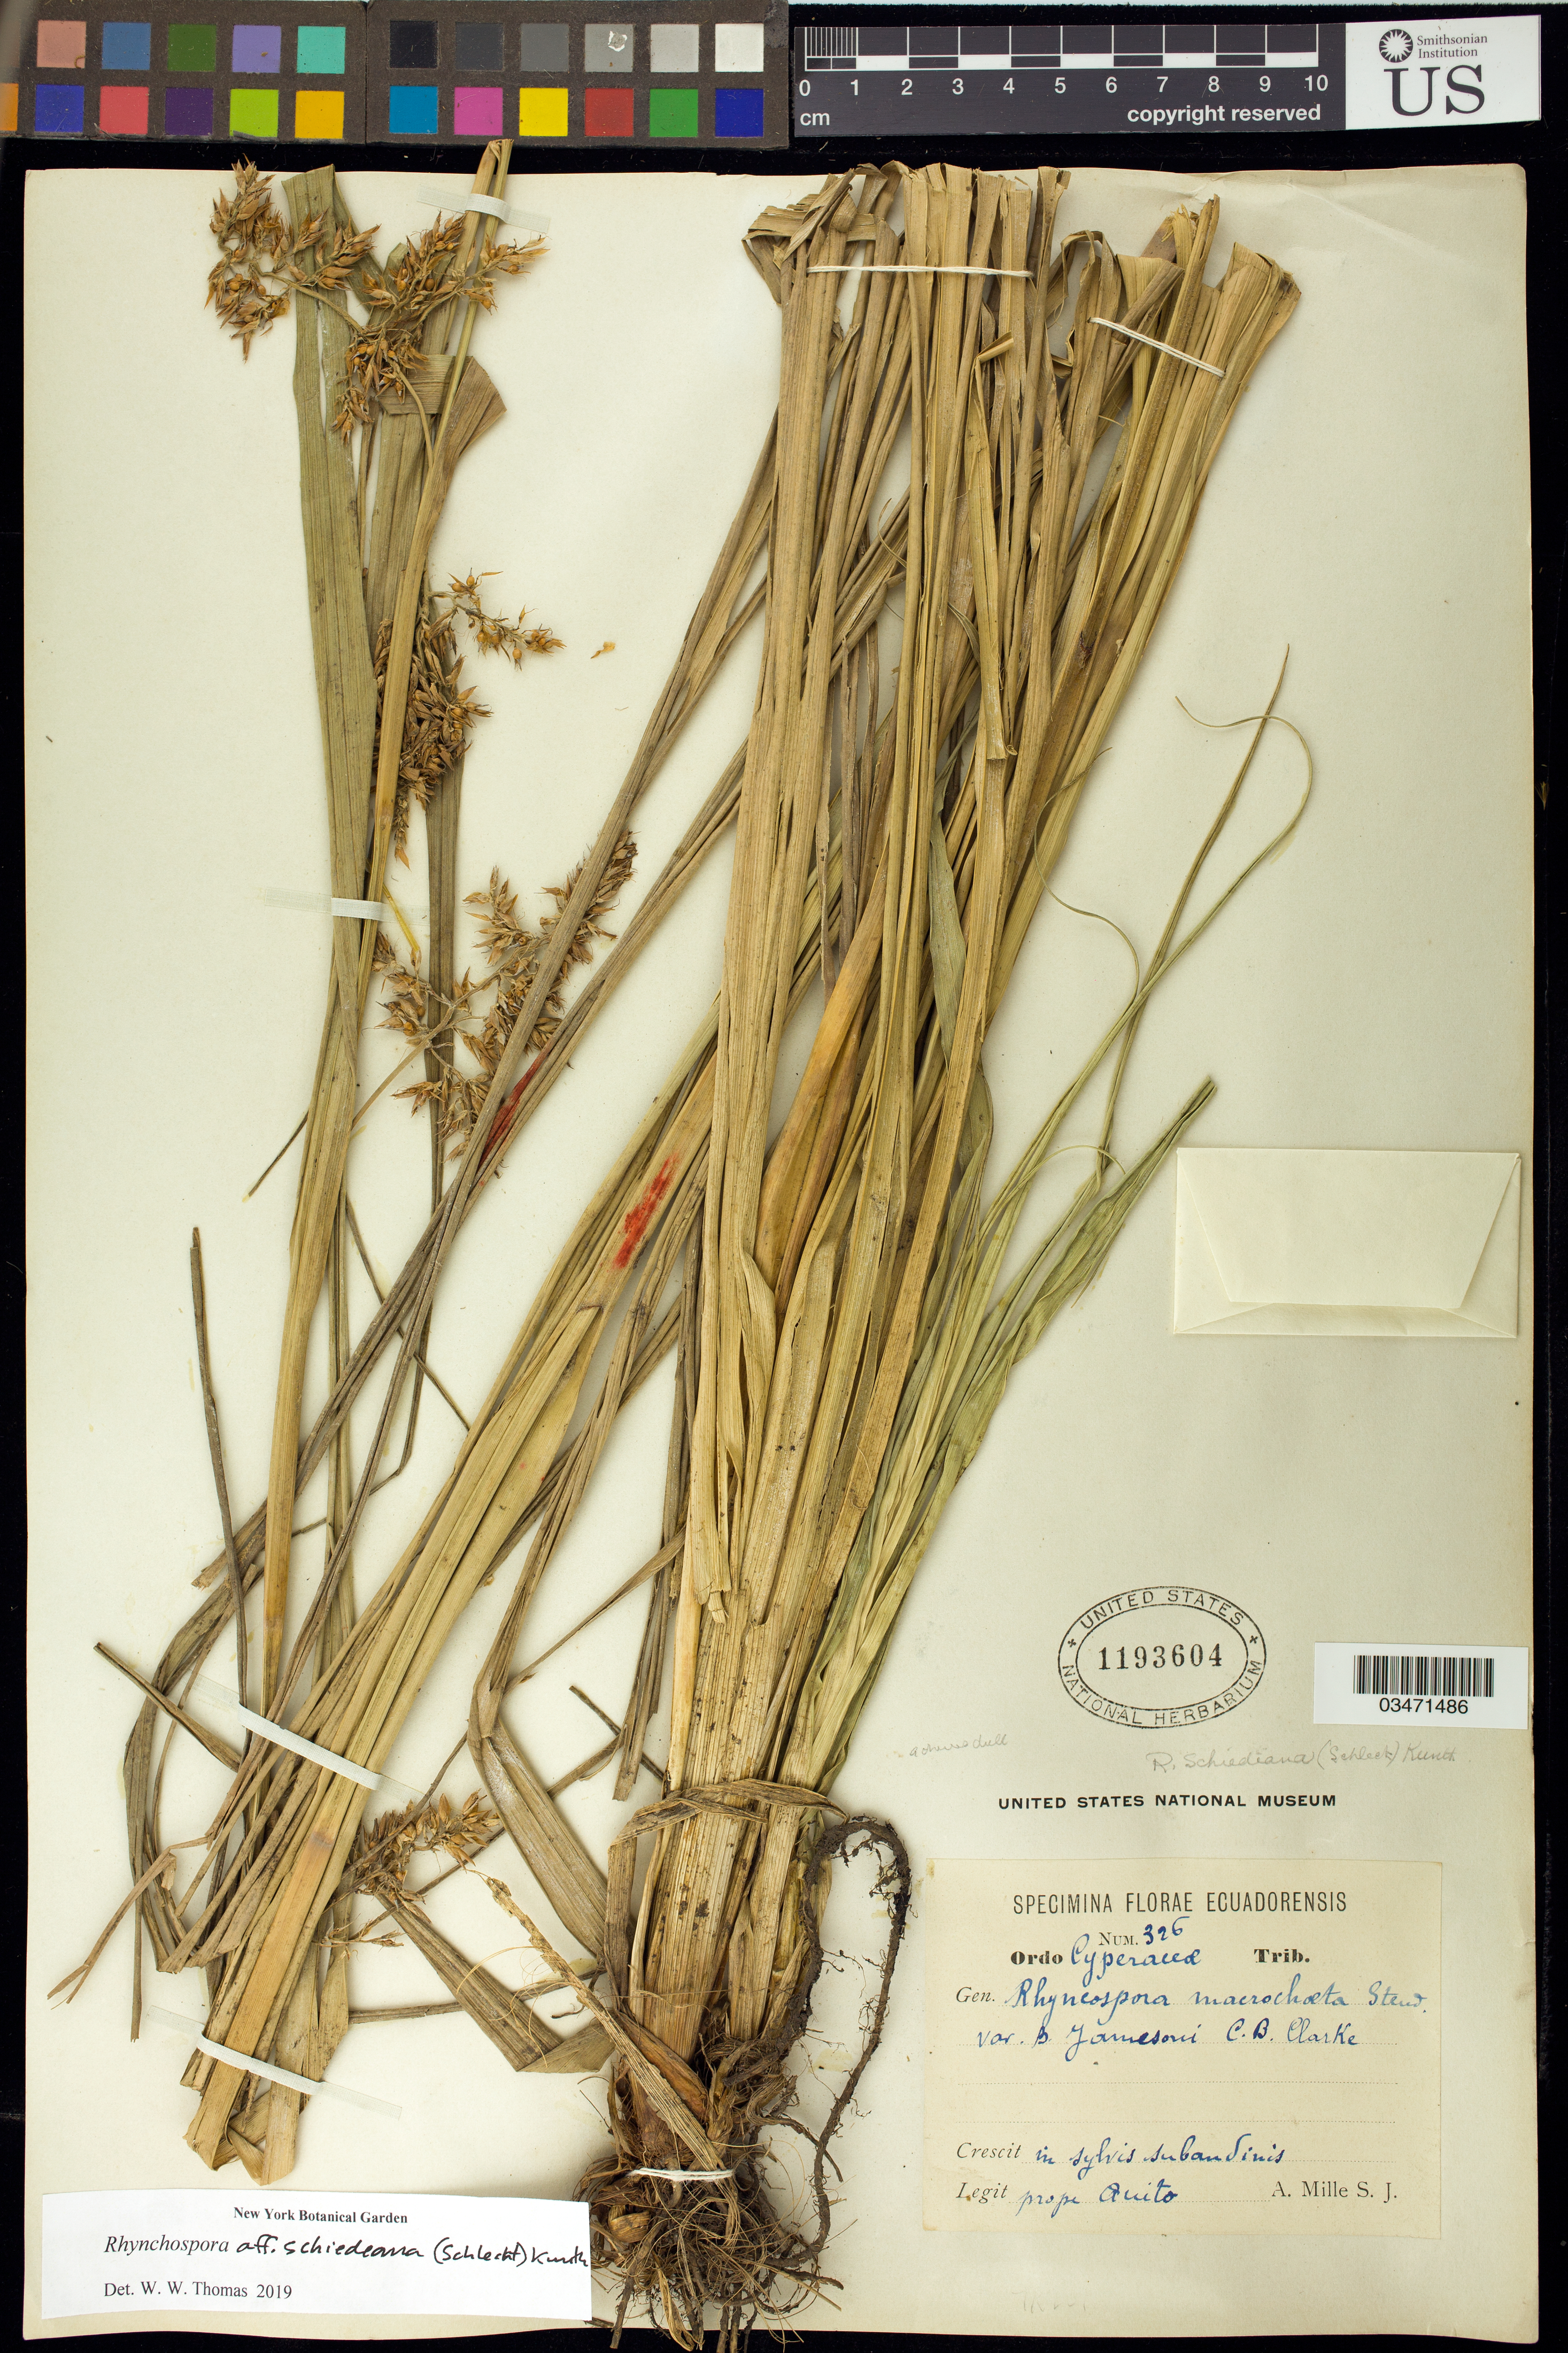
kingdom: Plantae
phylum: Tracheophyta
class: Liliopsida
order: Poales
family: Cyperaceae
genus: Rhynchospora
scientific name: Rhynchospora schiedeana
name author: Kunth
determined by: Thomas, W. W.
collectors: S. J. A. Mille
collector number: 326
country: Ecuador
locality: Crescit in sylvis subandinis, prope Areito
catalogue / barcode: US 1193604